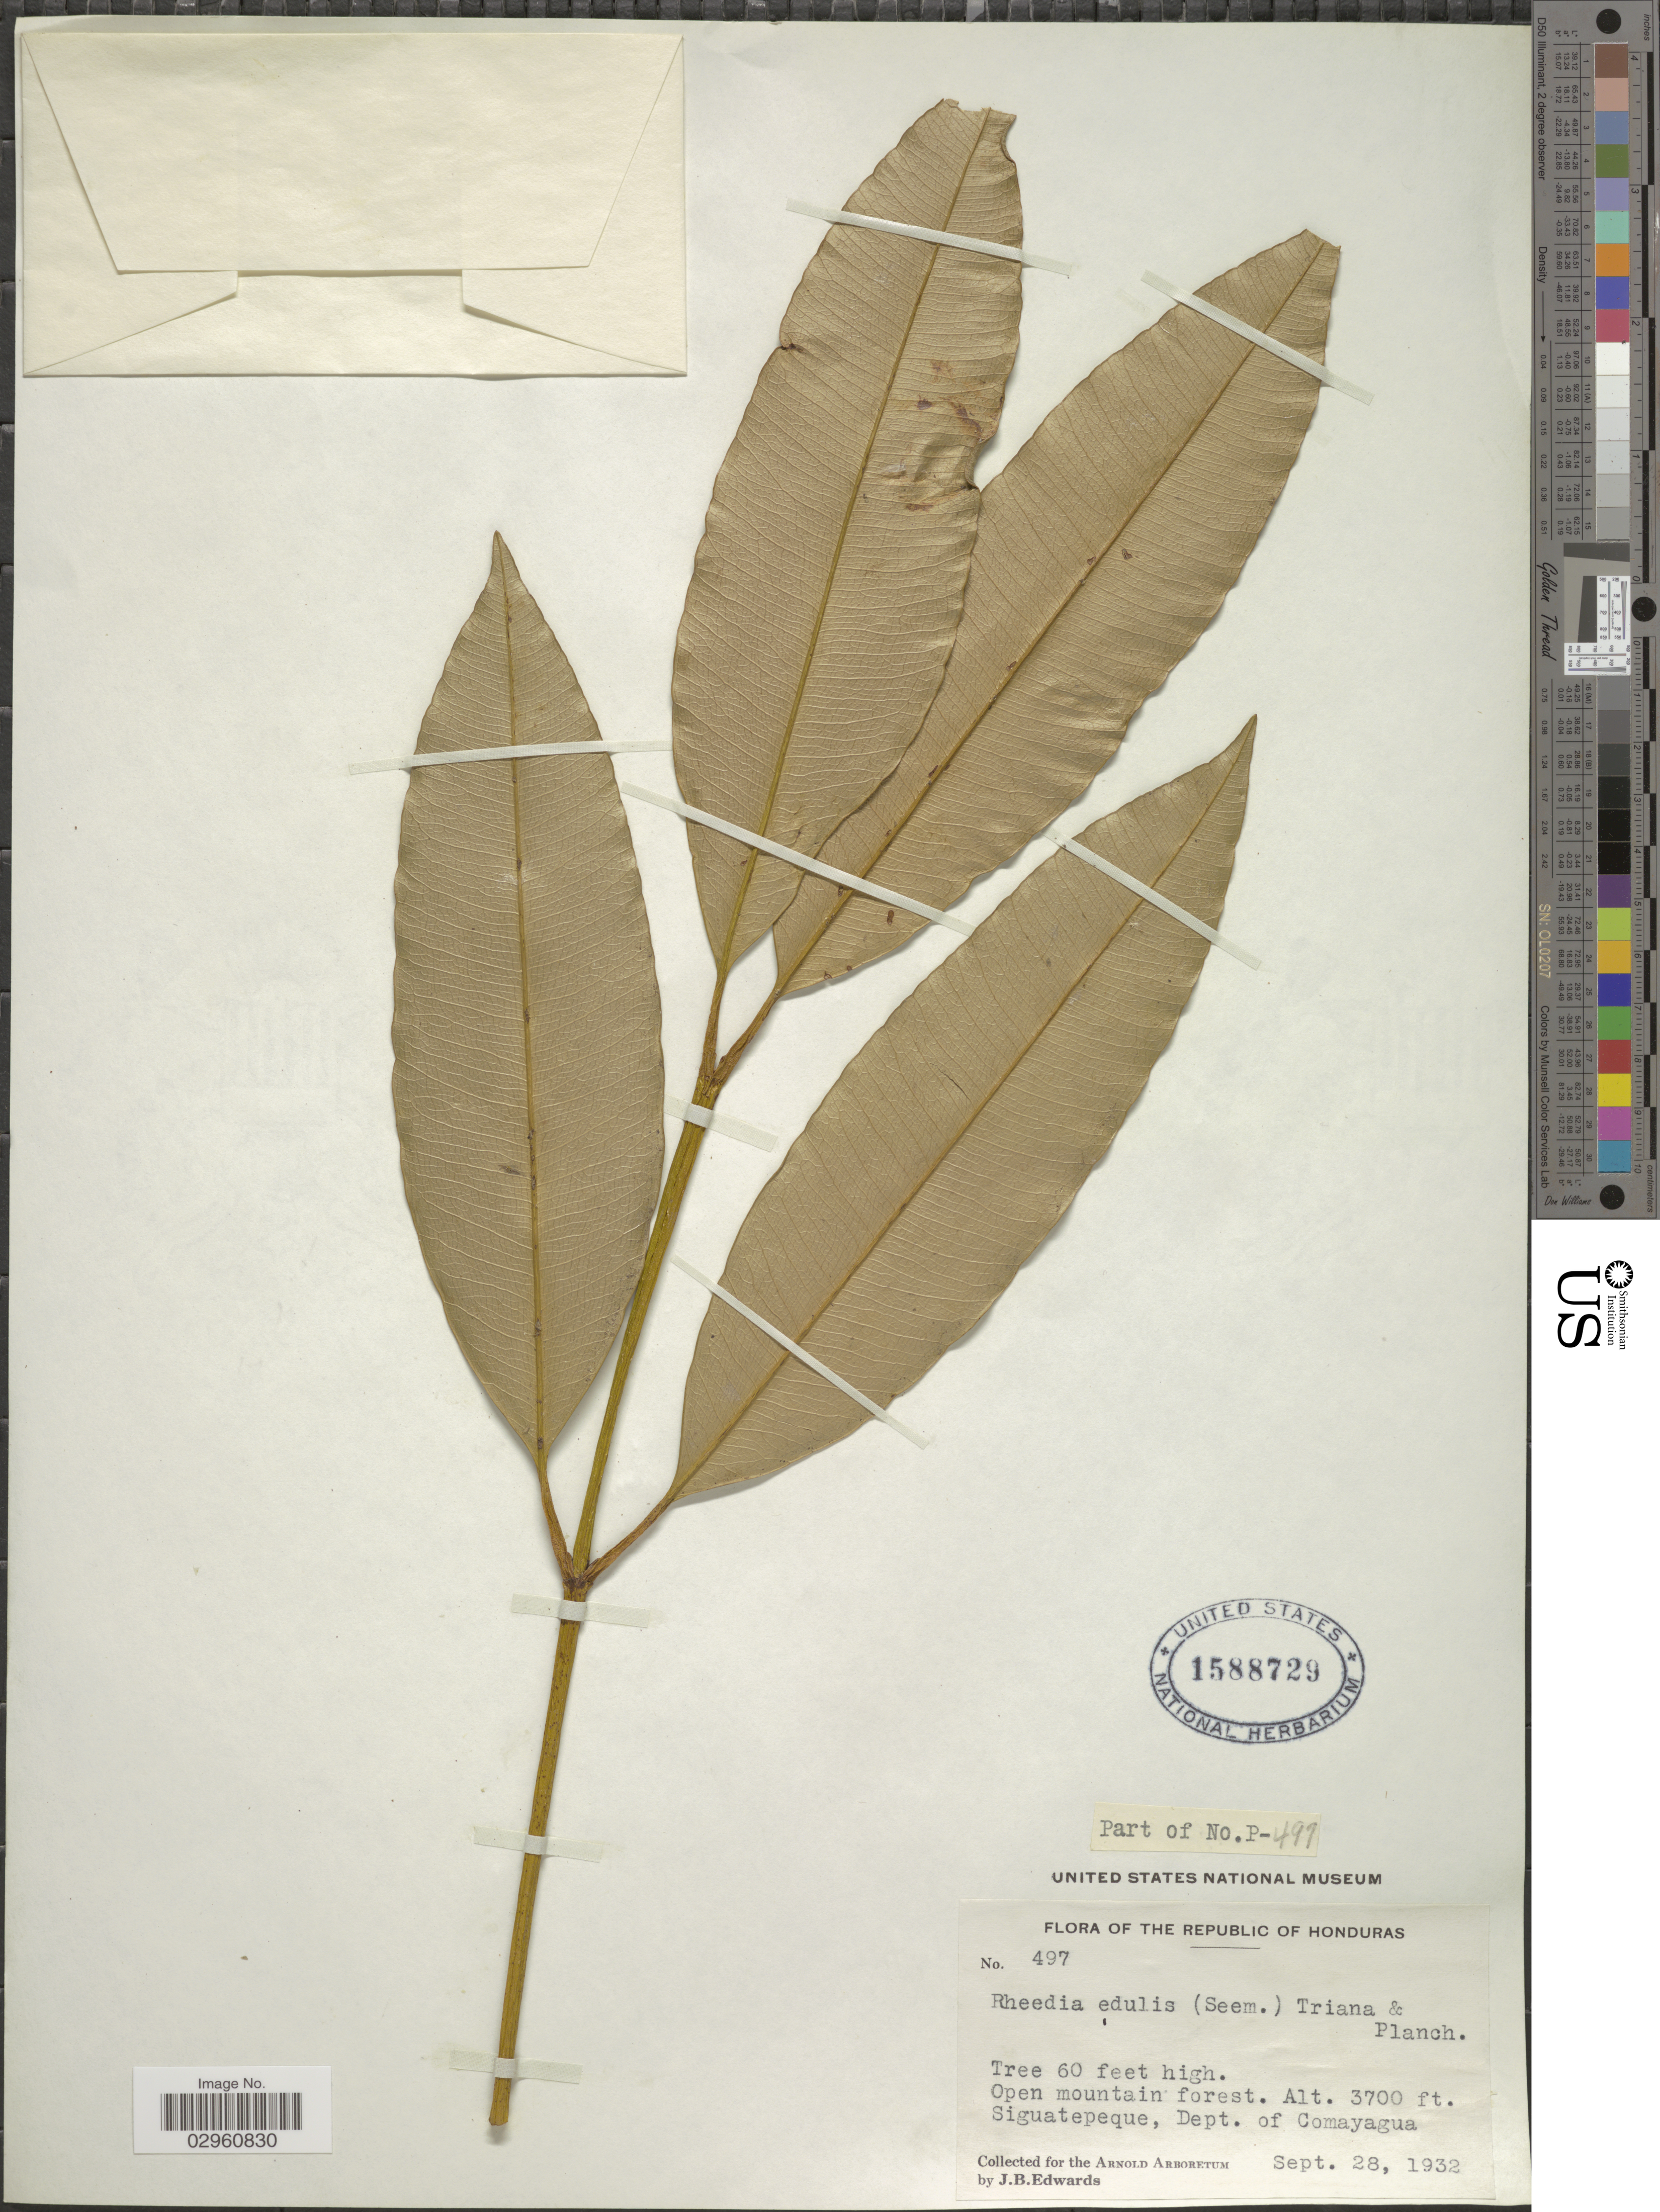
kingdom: Plantae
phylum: Tracheophyta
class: Magnoliopsida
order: Malpighiales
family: Clusiaceae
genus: Garcinia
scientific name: Garcinia intermedia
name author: (Pittier) Hammel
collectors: J. B. Edwards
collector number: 497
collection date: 1932-09-28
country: Honduras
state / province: Comayagua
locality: Siguatepeque, Dept. of Comayagua.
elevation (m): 1128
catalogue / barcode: US 1588729